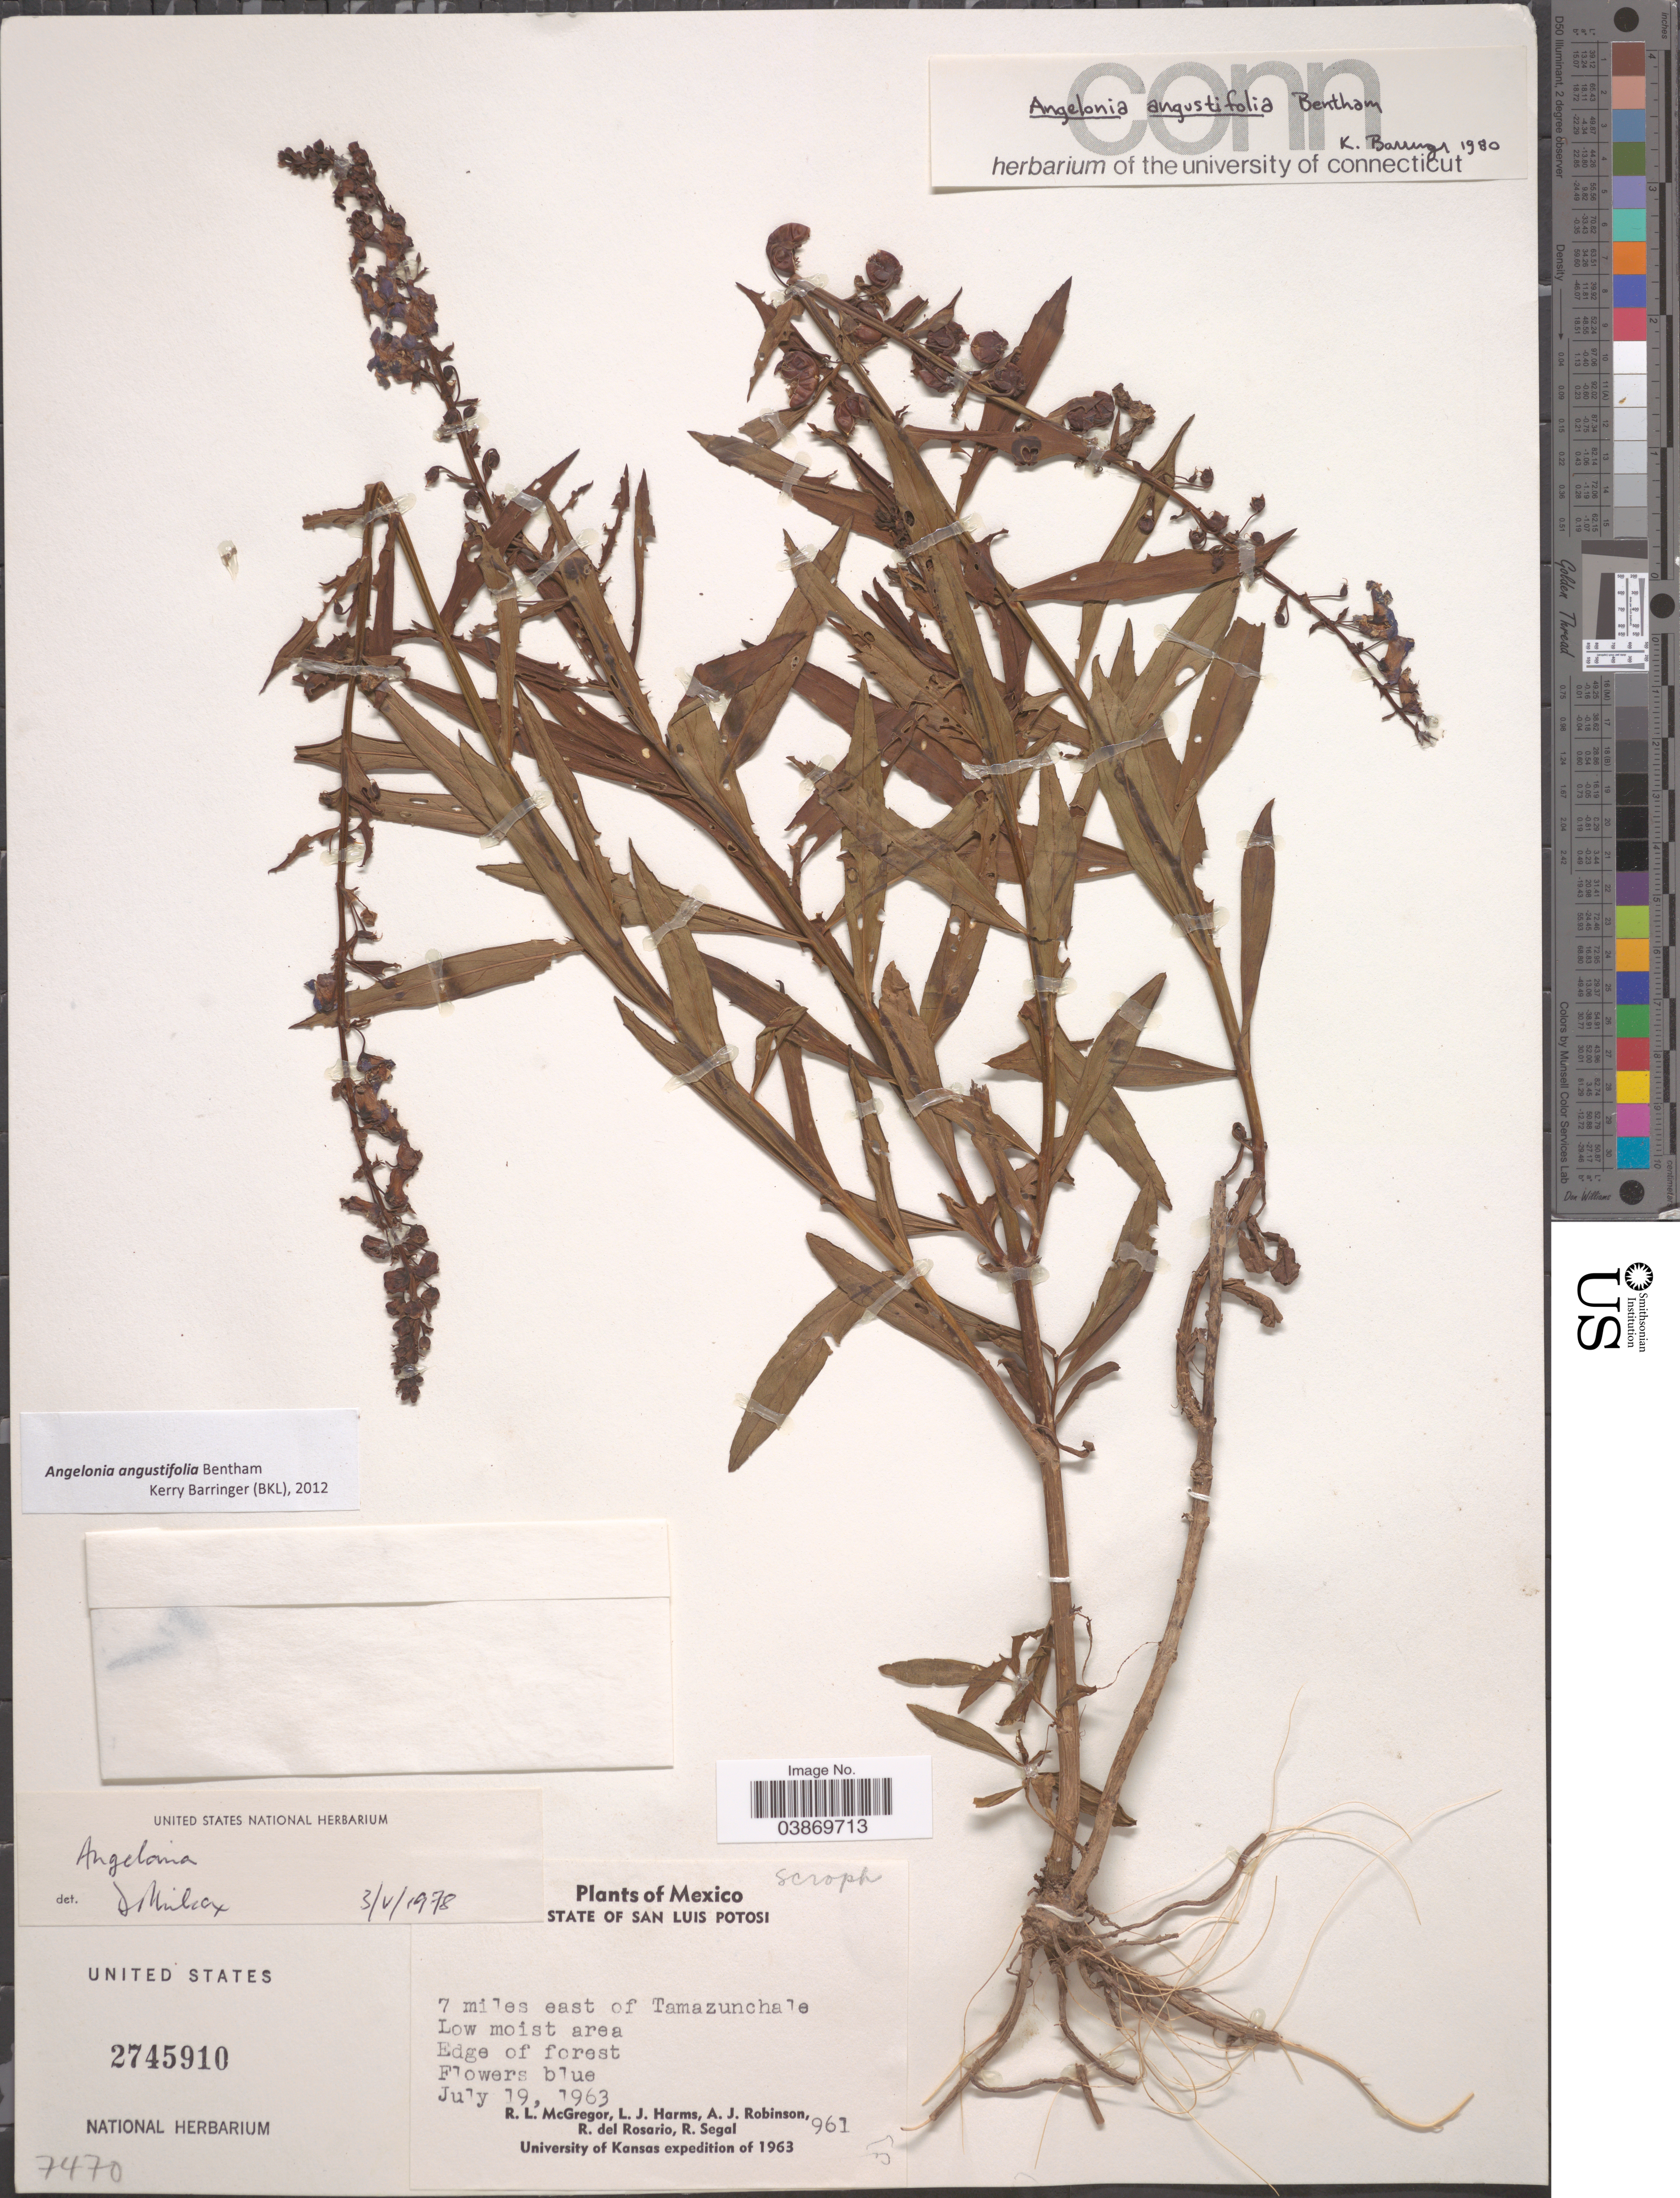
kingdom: Plantae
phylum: Tracheophyta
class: Magnoliopsida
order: Lamiales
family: Plantaginaceae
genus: Angelonia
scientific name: Angelonia angustifolia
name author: Benth.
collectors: R. McGregor, L. Harms, A. J. Robinson, R. del Rosario & R. Segal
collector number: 961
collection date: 1963-07-19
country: Mexico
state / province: San Luis Potosí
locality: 7 miles east of Tamazunchale.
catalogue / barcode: US 2745910